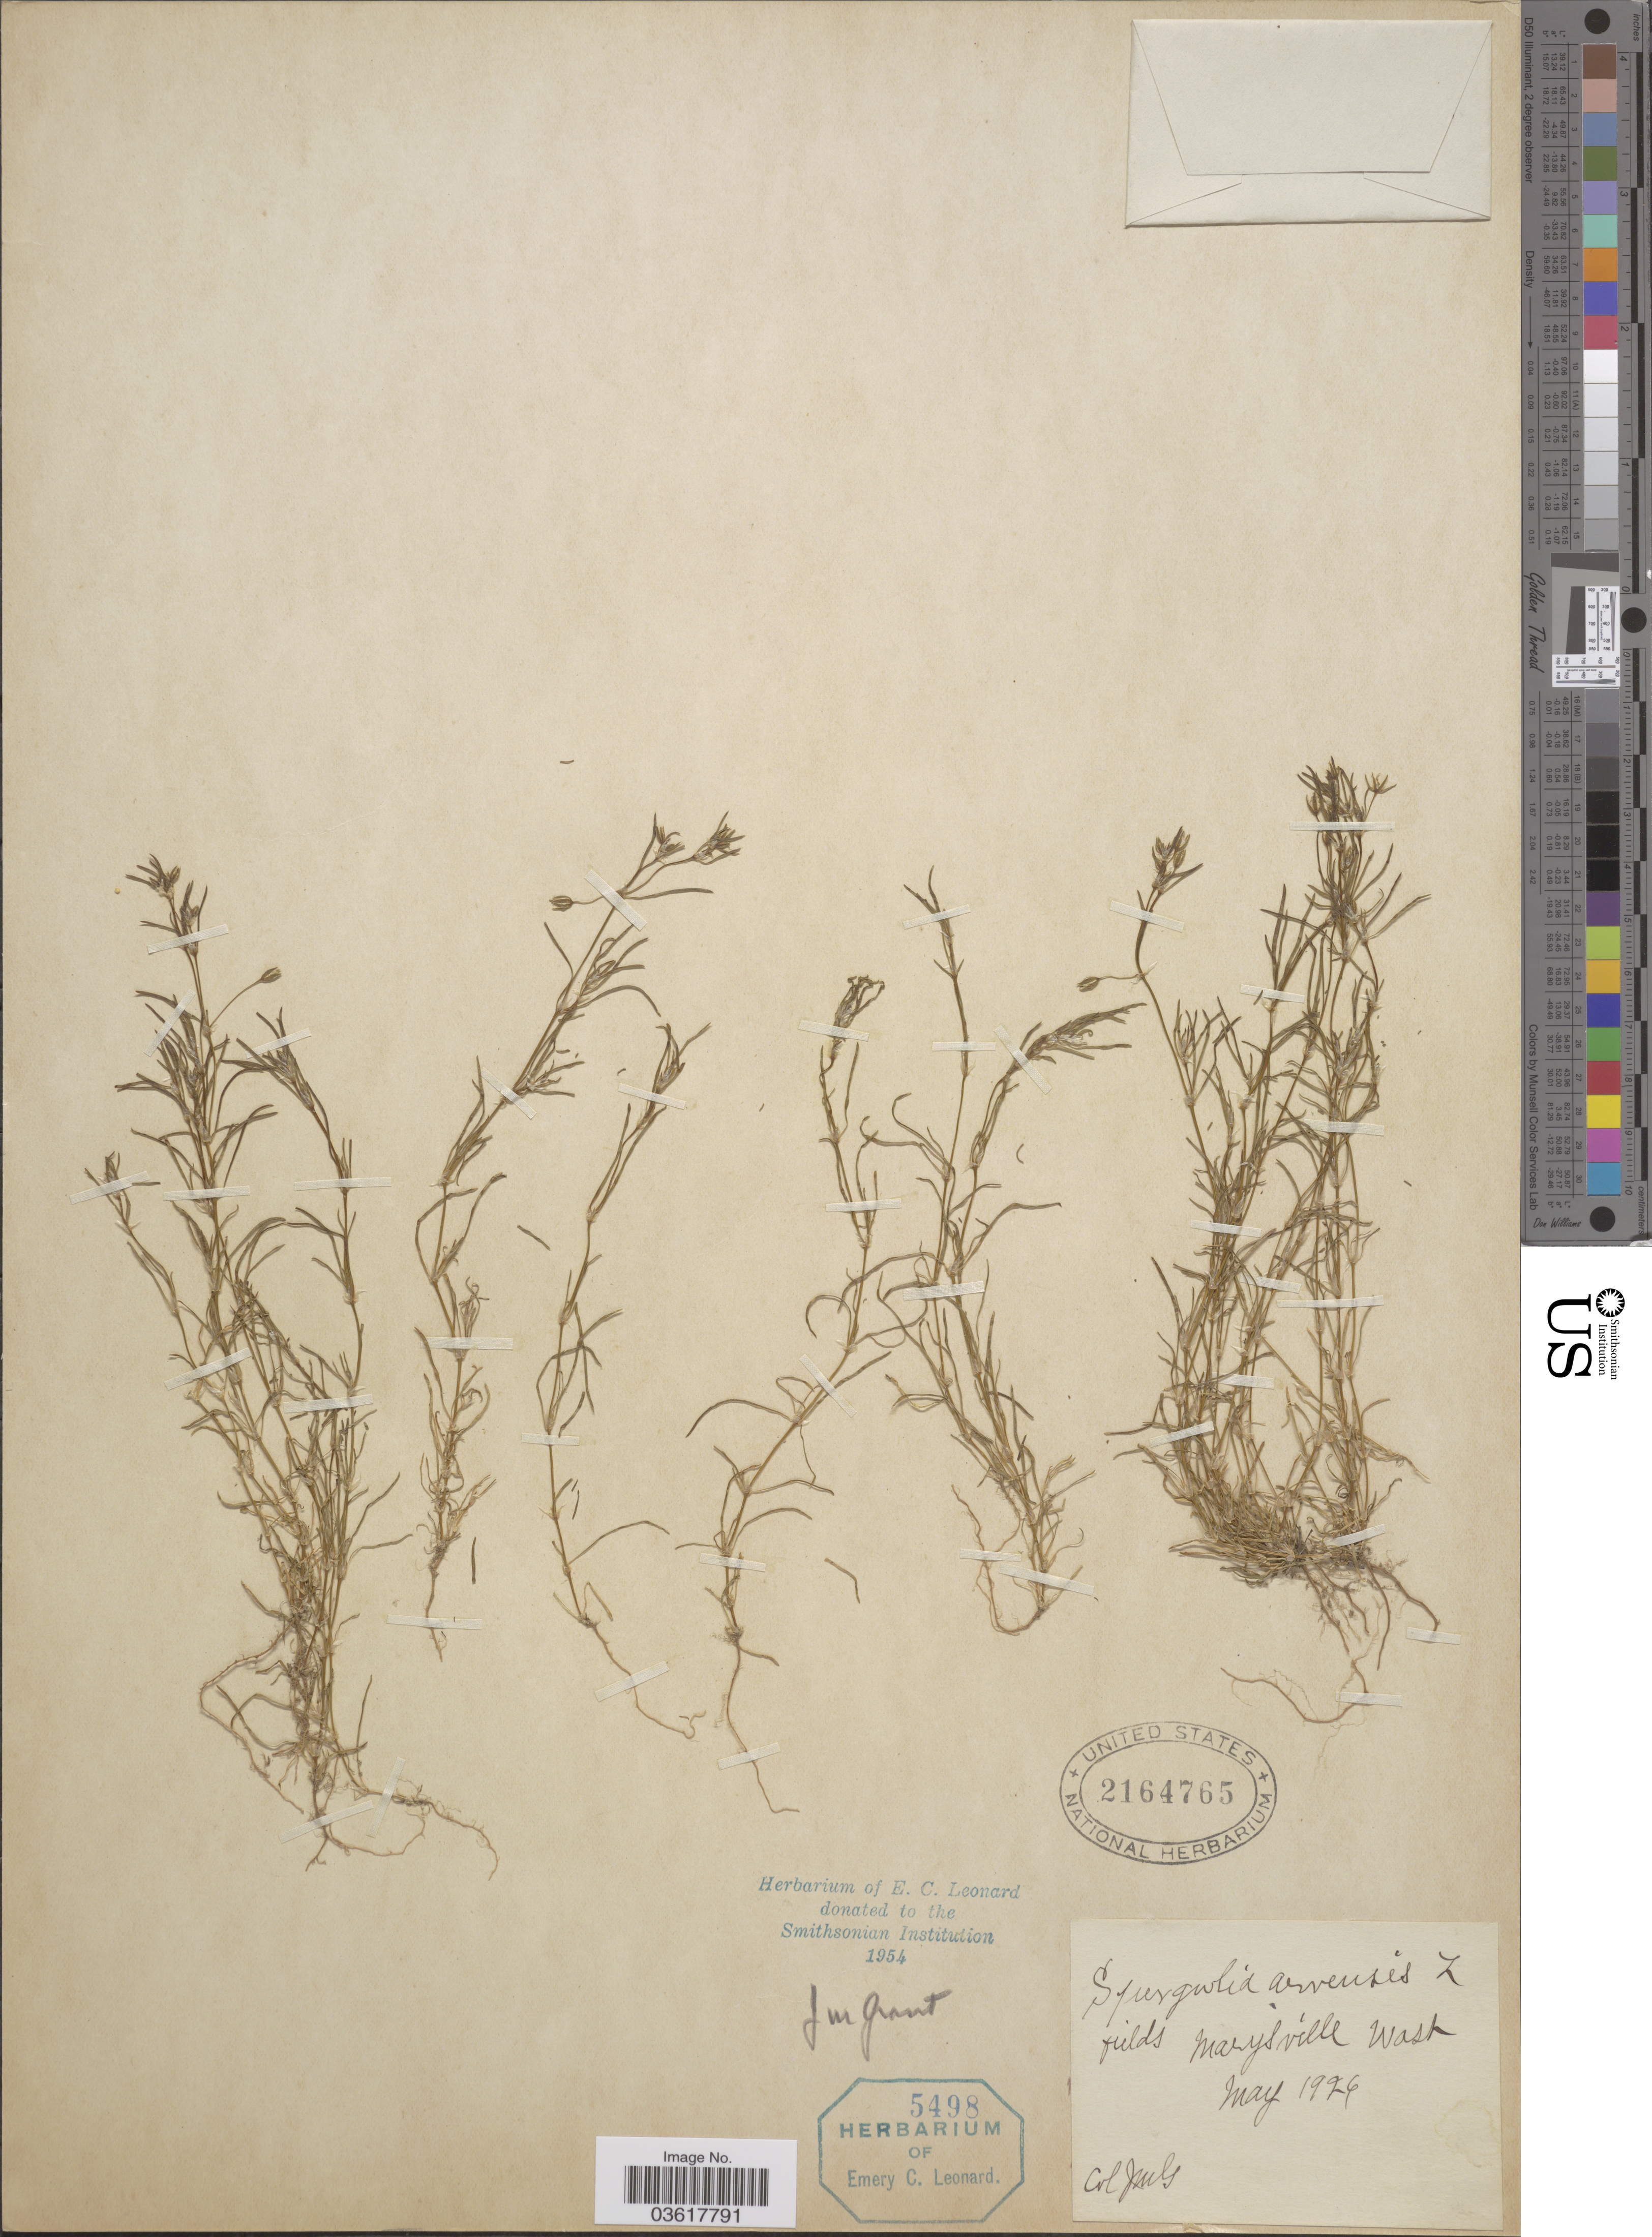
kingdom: Plantae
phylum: Tracheophyta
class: Magnoliopsida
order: Caryophyllales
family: Caryophyllaceae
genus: Spergula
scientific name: Spergula arvensis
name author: L.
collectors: J. M. Grant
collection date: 1924-05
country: United States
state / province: Washington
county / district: Snohomish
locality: Marysville Wash.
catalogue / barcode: US 2164765